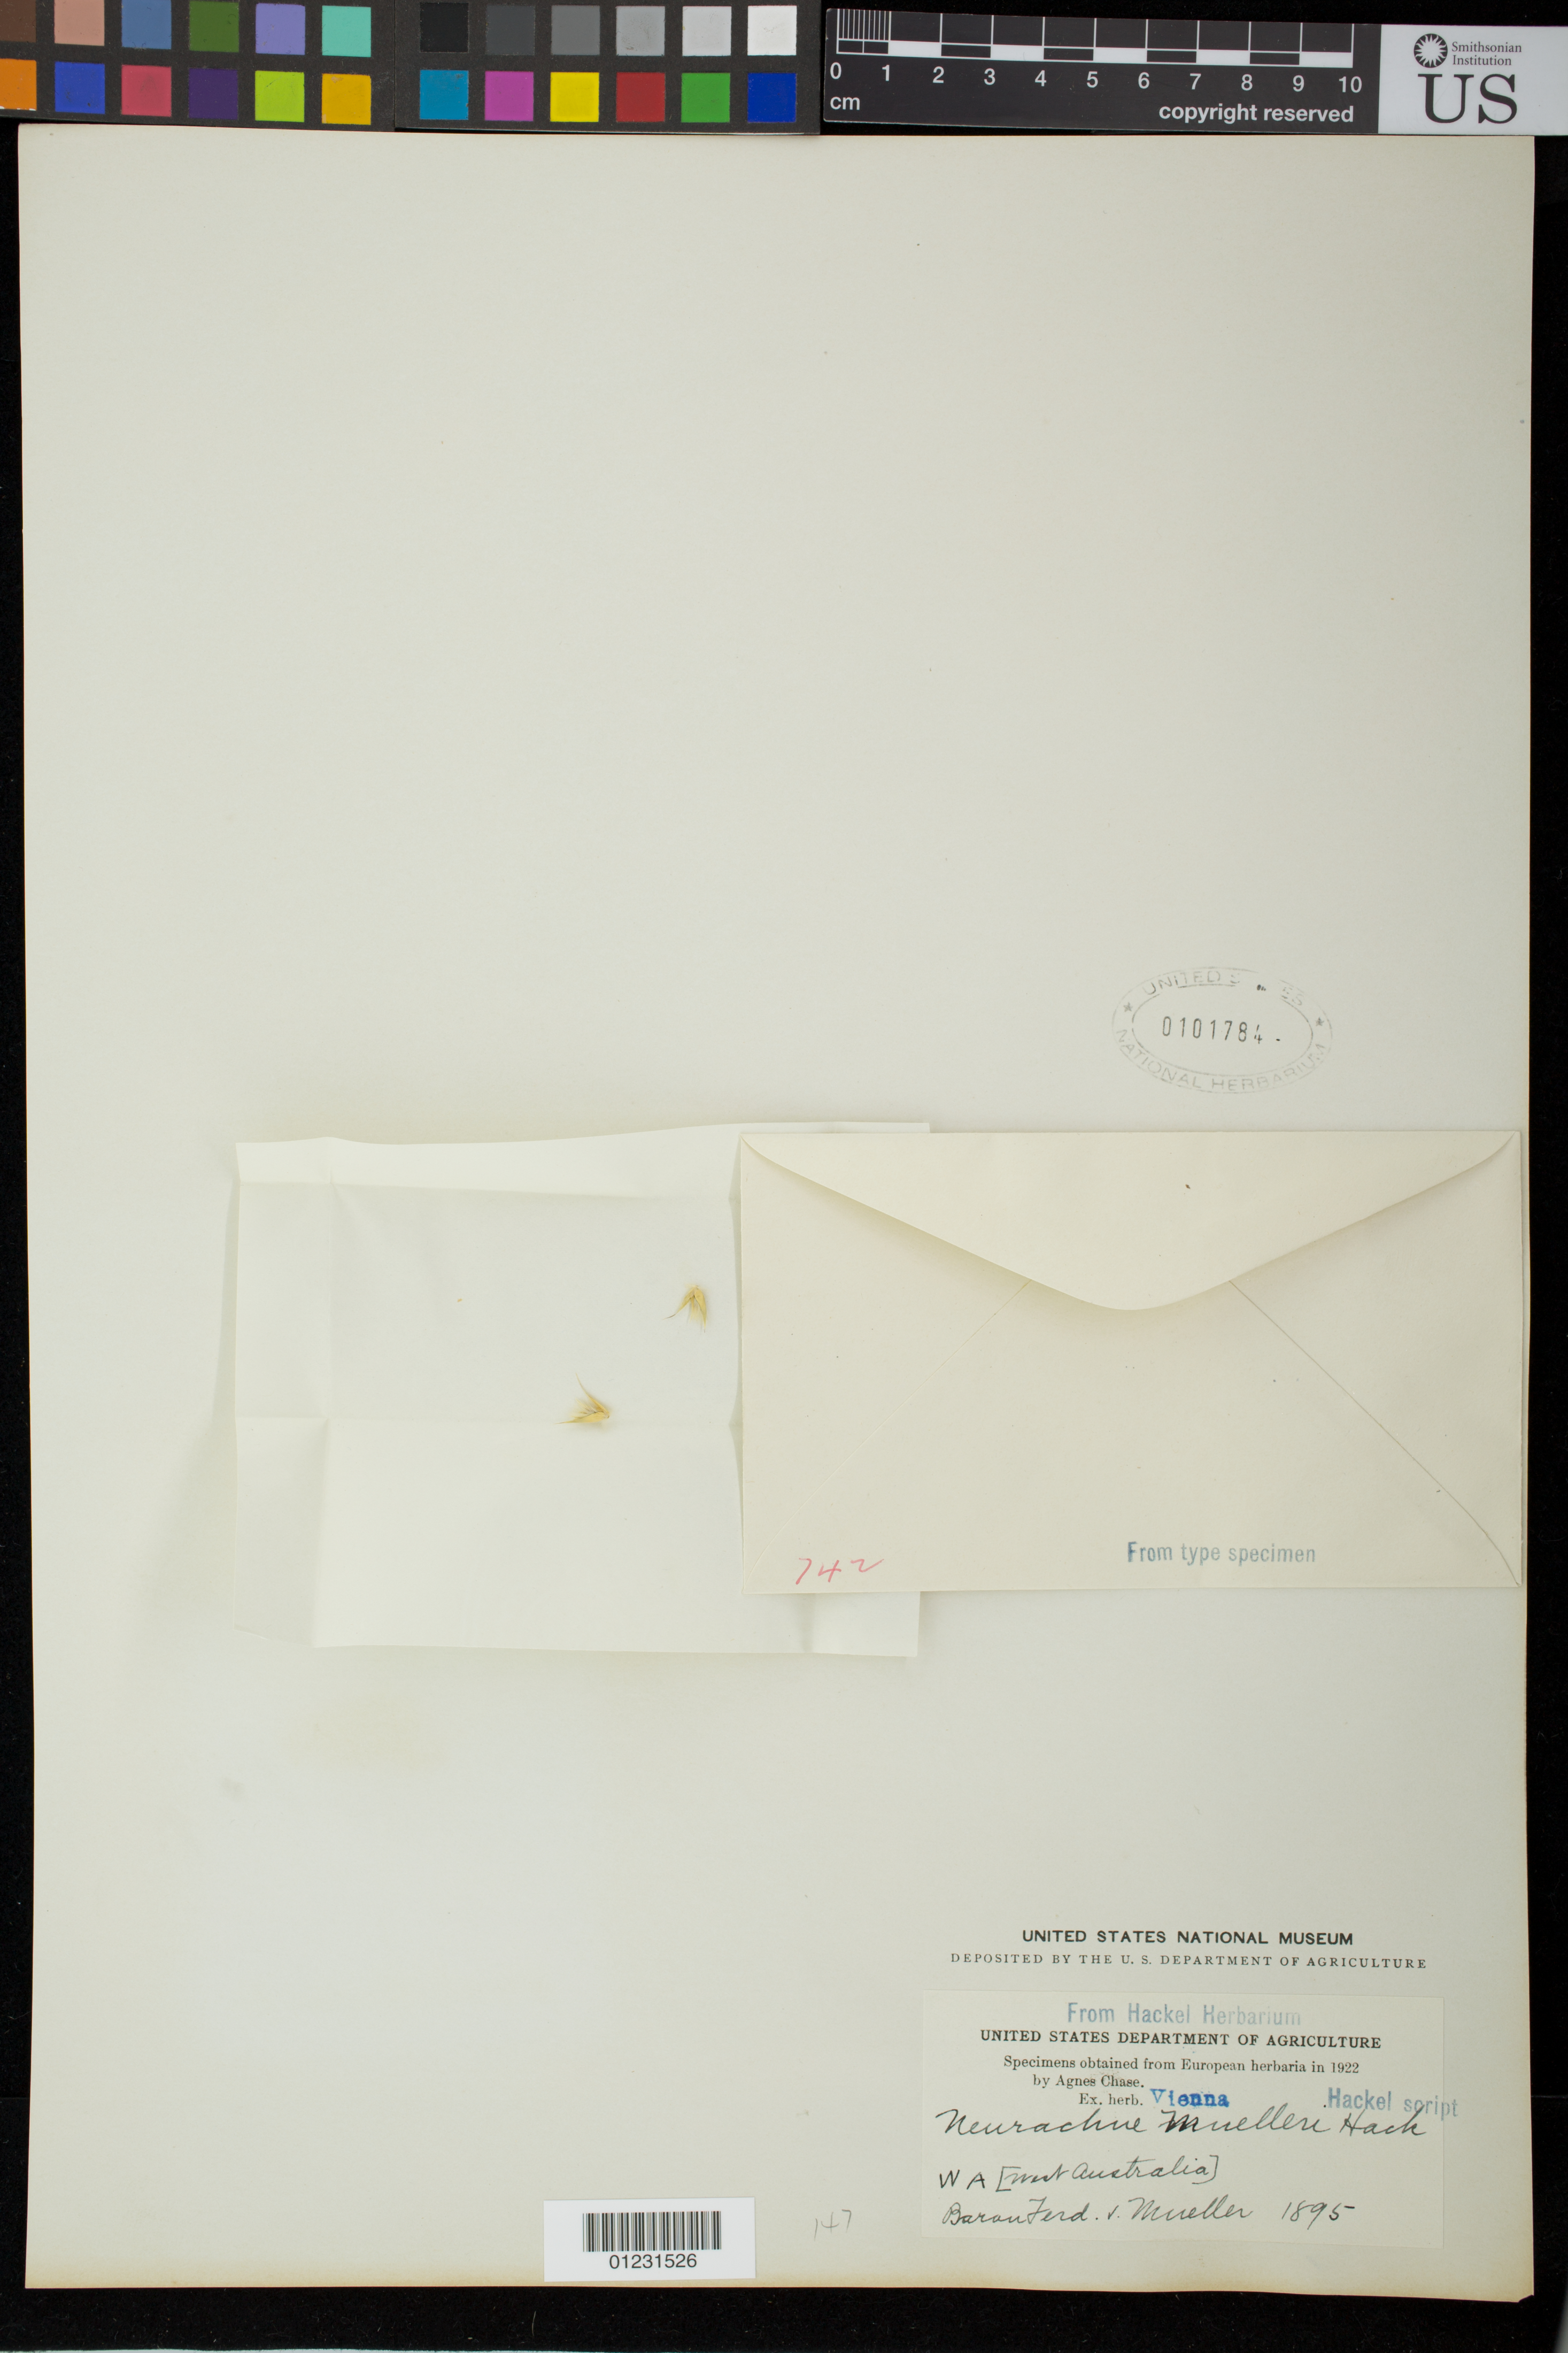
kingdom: Plantae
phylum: Tracheophyta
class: Liliopsida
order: Poales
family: Poaceae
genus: Neurachne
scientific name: Neurachne muelleri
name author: Hack.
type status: Type Collection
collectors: F. Mueller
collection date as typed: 1895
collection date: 1895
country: Australia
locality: West Australia.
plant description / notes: Fragmentary material of type specimen ex herb. Vienna.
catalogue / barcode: US 101784